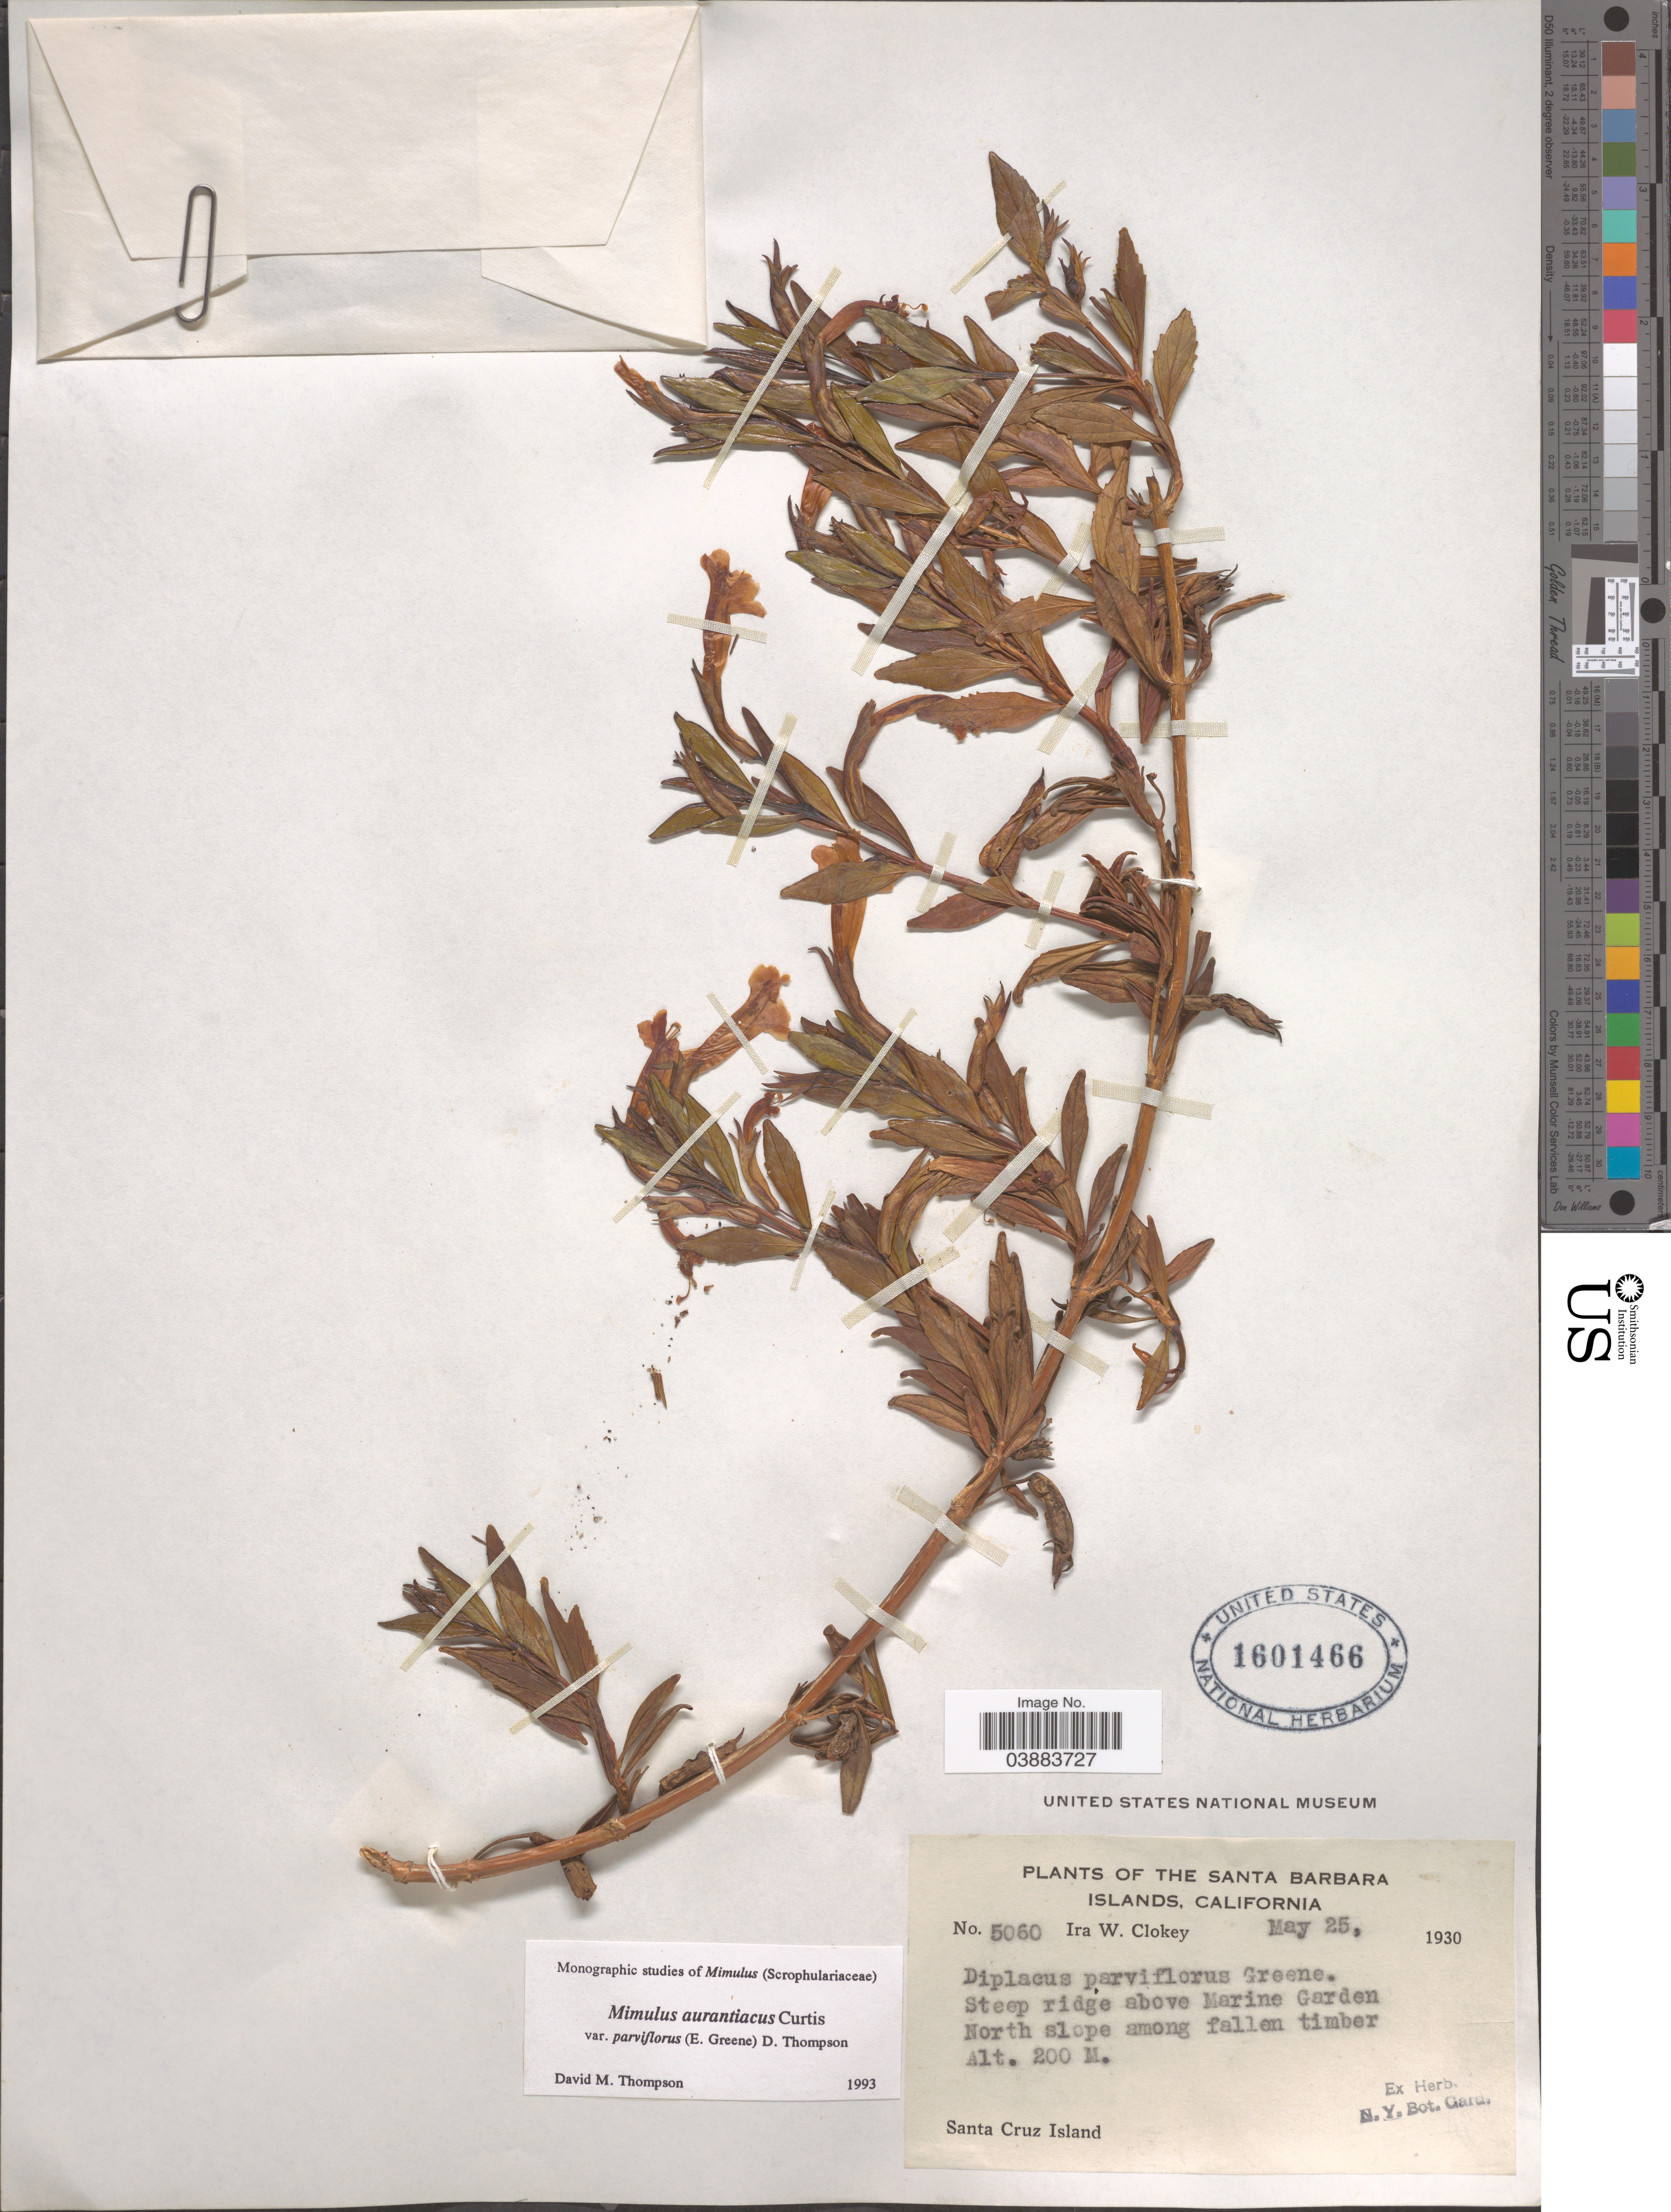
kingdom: Plantae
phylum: Tracheophyta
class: Magnoliopsida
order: Lamiales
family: Phrymaceae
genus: Diplacus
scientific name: Diplacus aurantiacus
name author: (Curtis) Jeps.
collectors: I. W. Clokey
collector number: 5060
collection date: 1930-05-25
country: United States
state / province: California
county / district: Santa Barbara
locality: Santa Barbara Islands. Steep ridge above Marine Garden. North slope among faller timber. Santa Cruz Island.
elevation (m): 200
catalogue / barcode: US 1601466